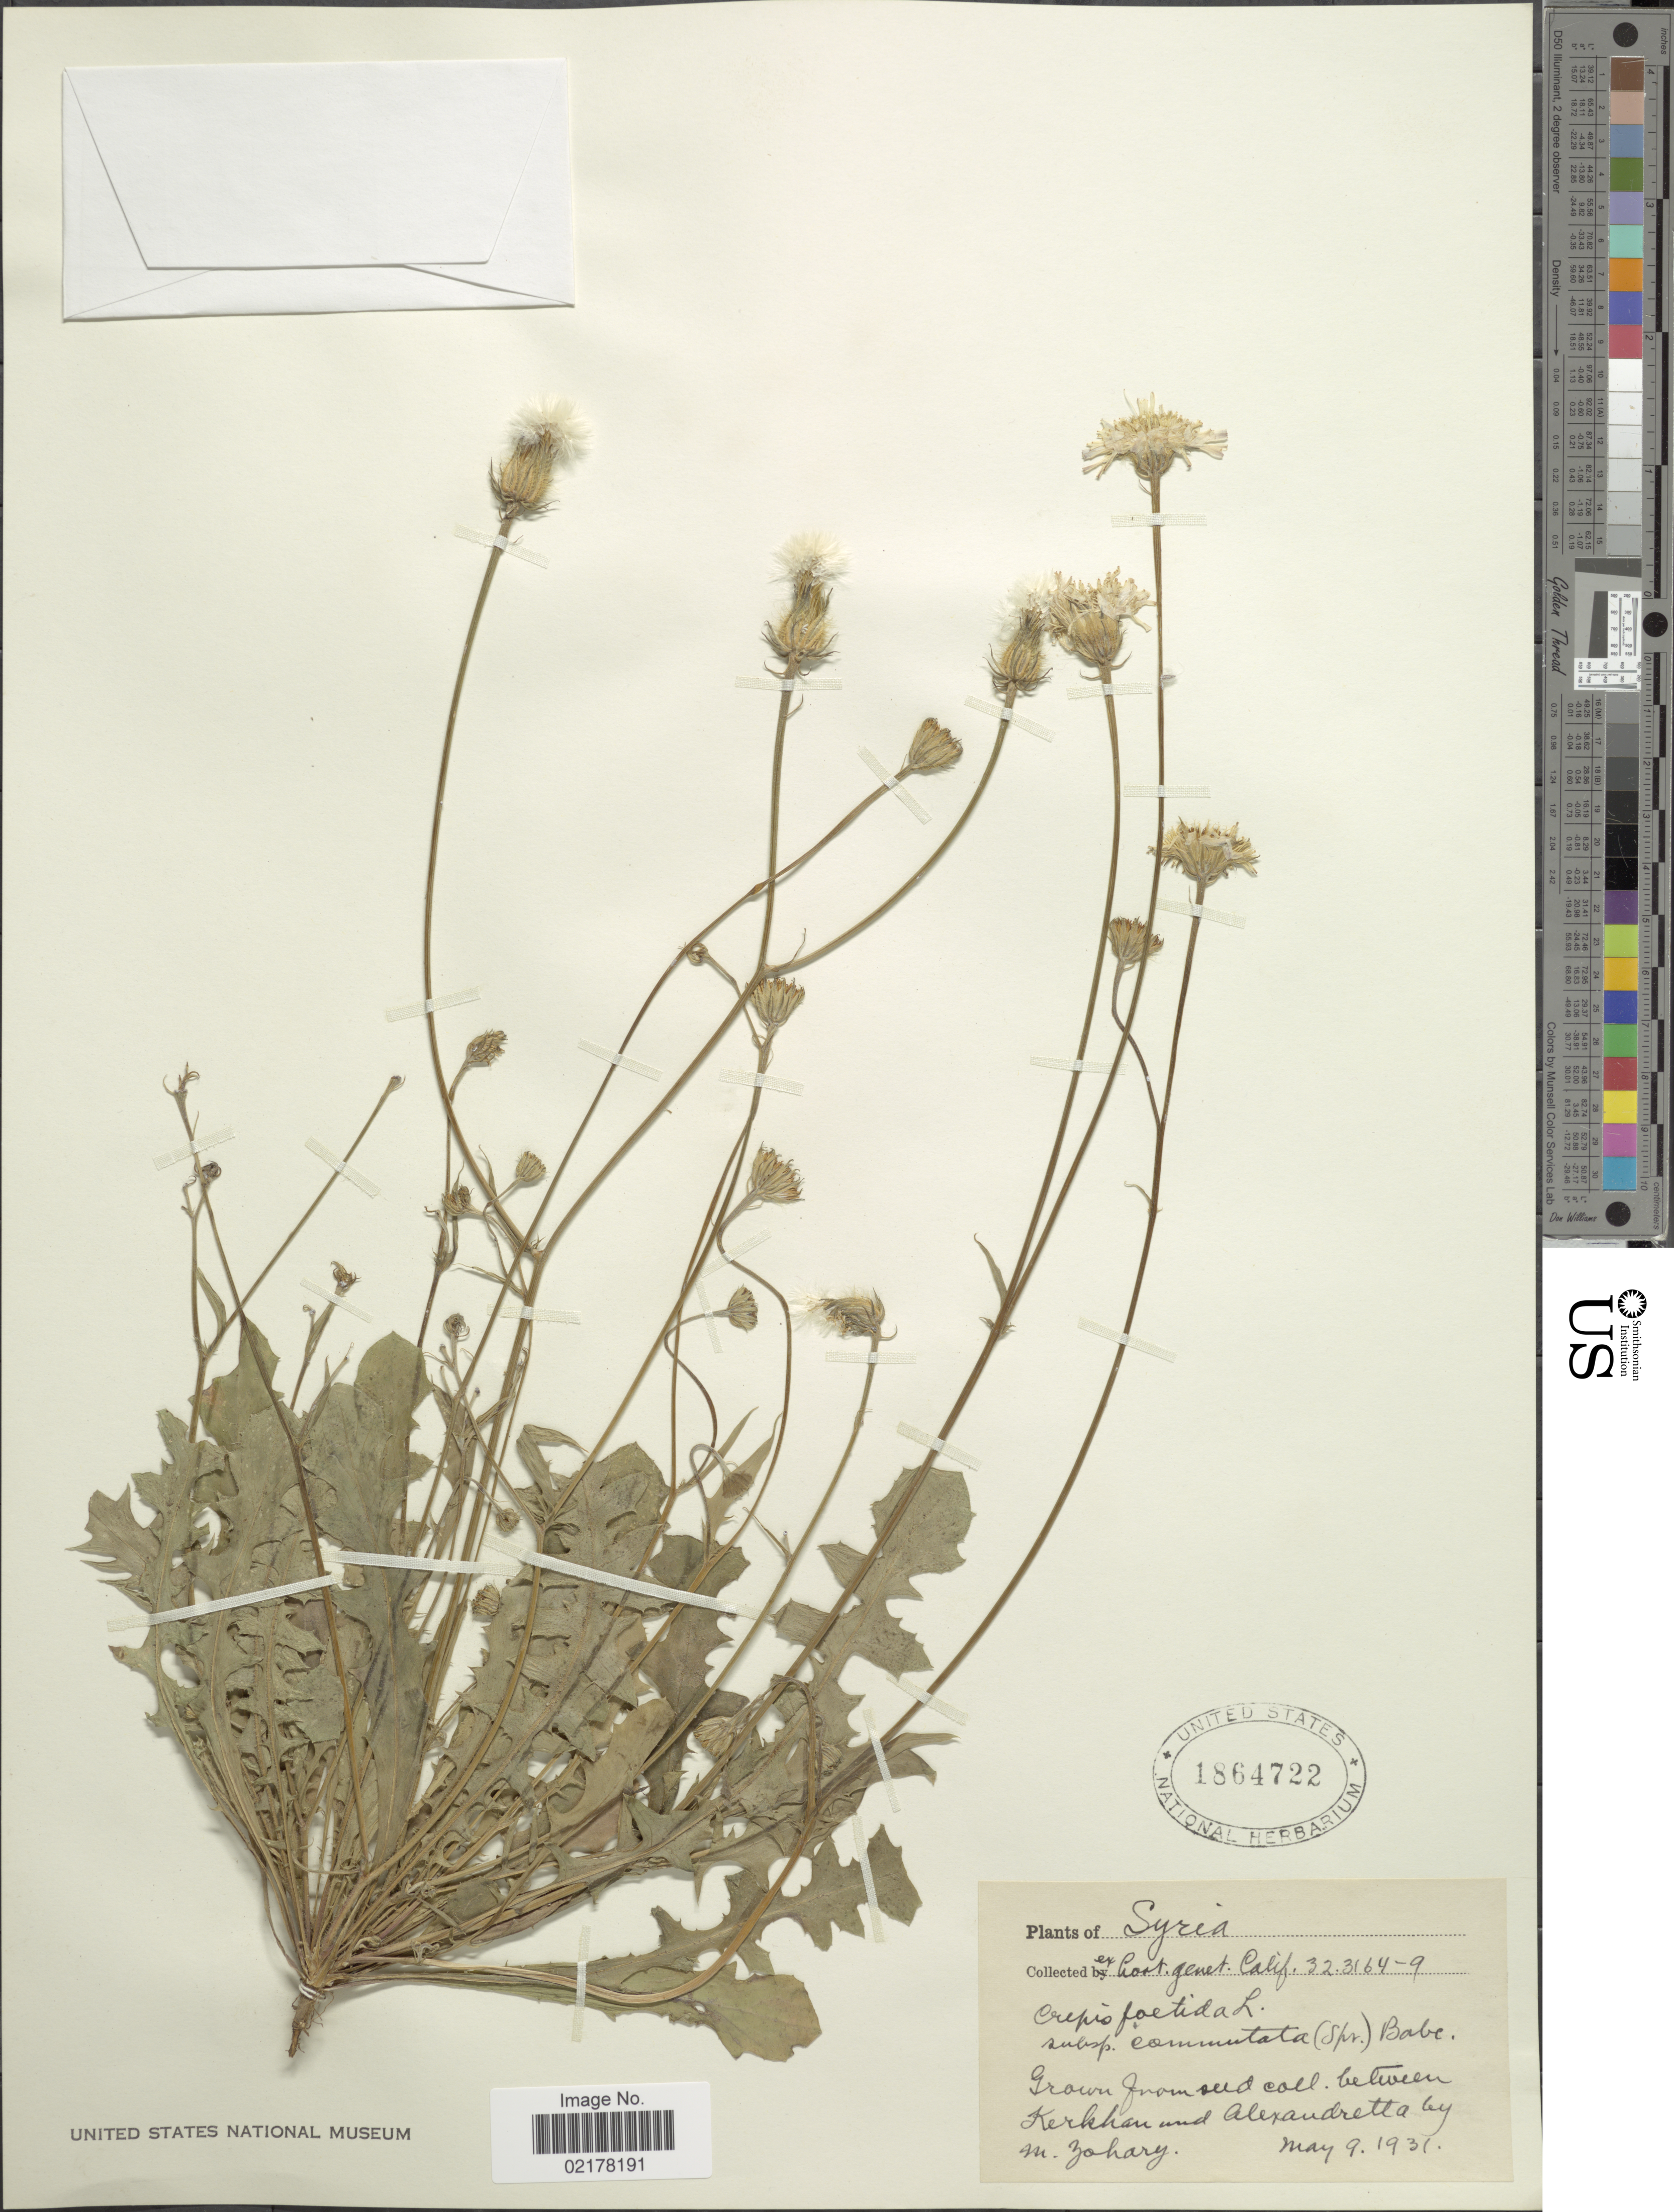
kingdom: Plantae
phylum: Tracheophyta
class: Magnoliopsida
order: Asterales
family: Asteraceae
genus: Crepis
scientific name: Crepis foetida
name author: L.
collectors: Hort. Gen. Calif.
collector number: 323164-9?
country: Syria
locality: Syria [unsure placement]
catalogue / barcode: US 1864722